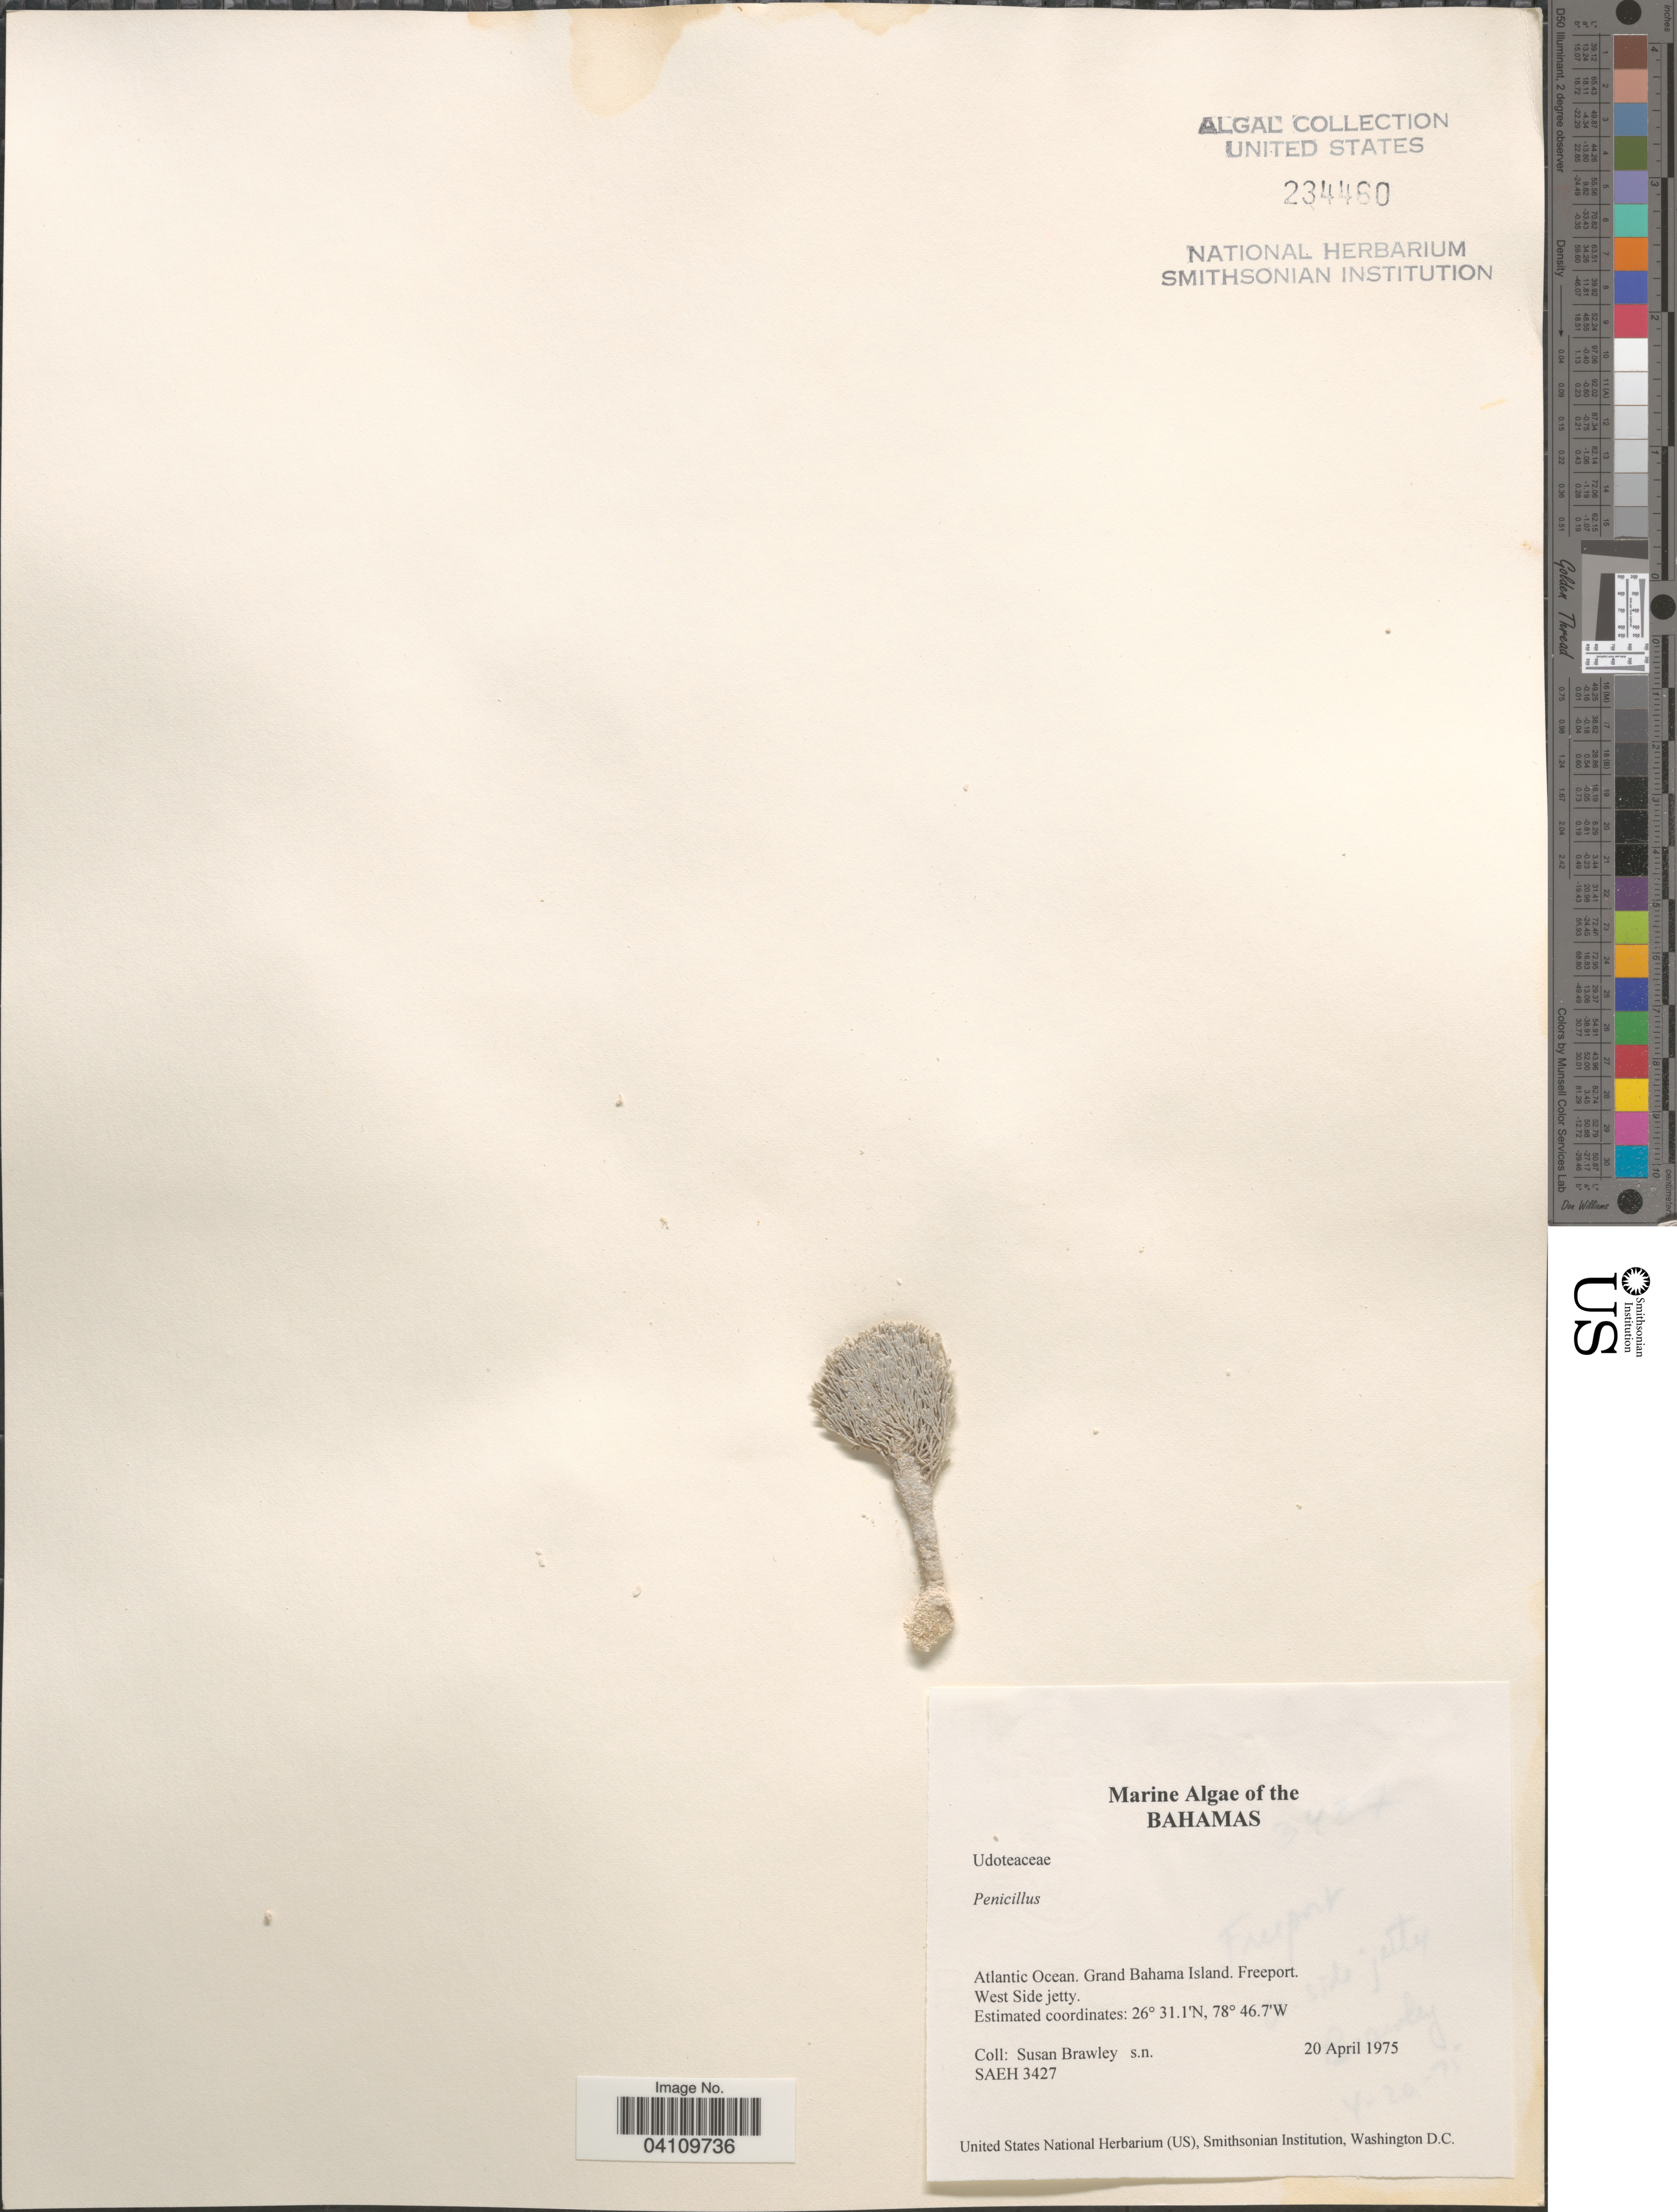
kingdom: Plantae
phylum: Chlorophyta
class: Ulvophyceae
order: Bryopsidales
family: Udoteaceae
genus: Penicillus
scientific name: Penicillus sp.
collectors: S. Brawley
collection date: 1975-04-20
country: Bahamas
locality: Atlantic Ocean. Grand Bahama Island. Freeport. West Side jetty.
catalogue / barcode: US 234460